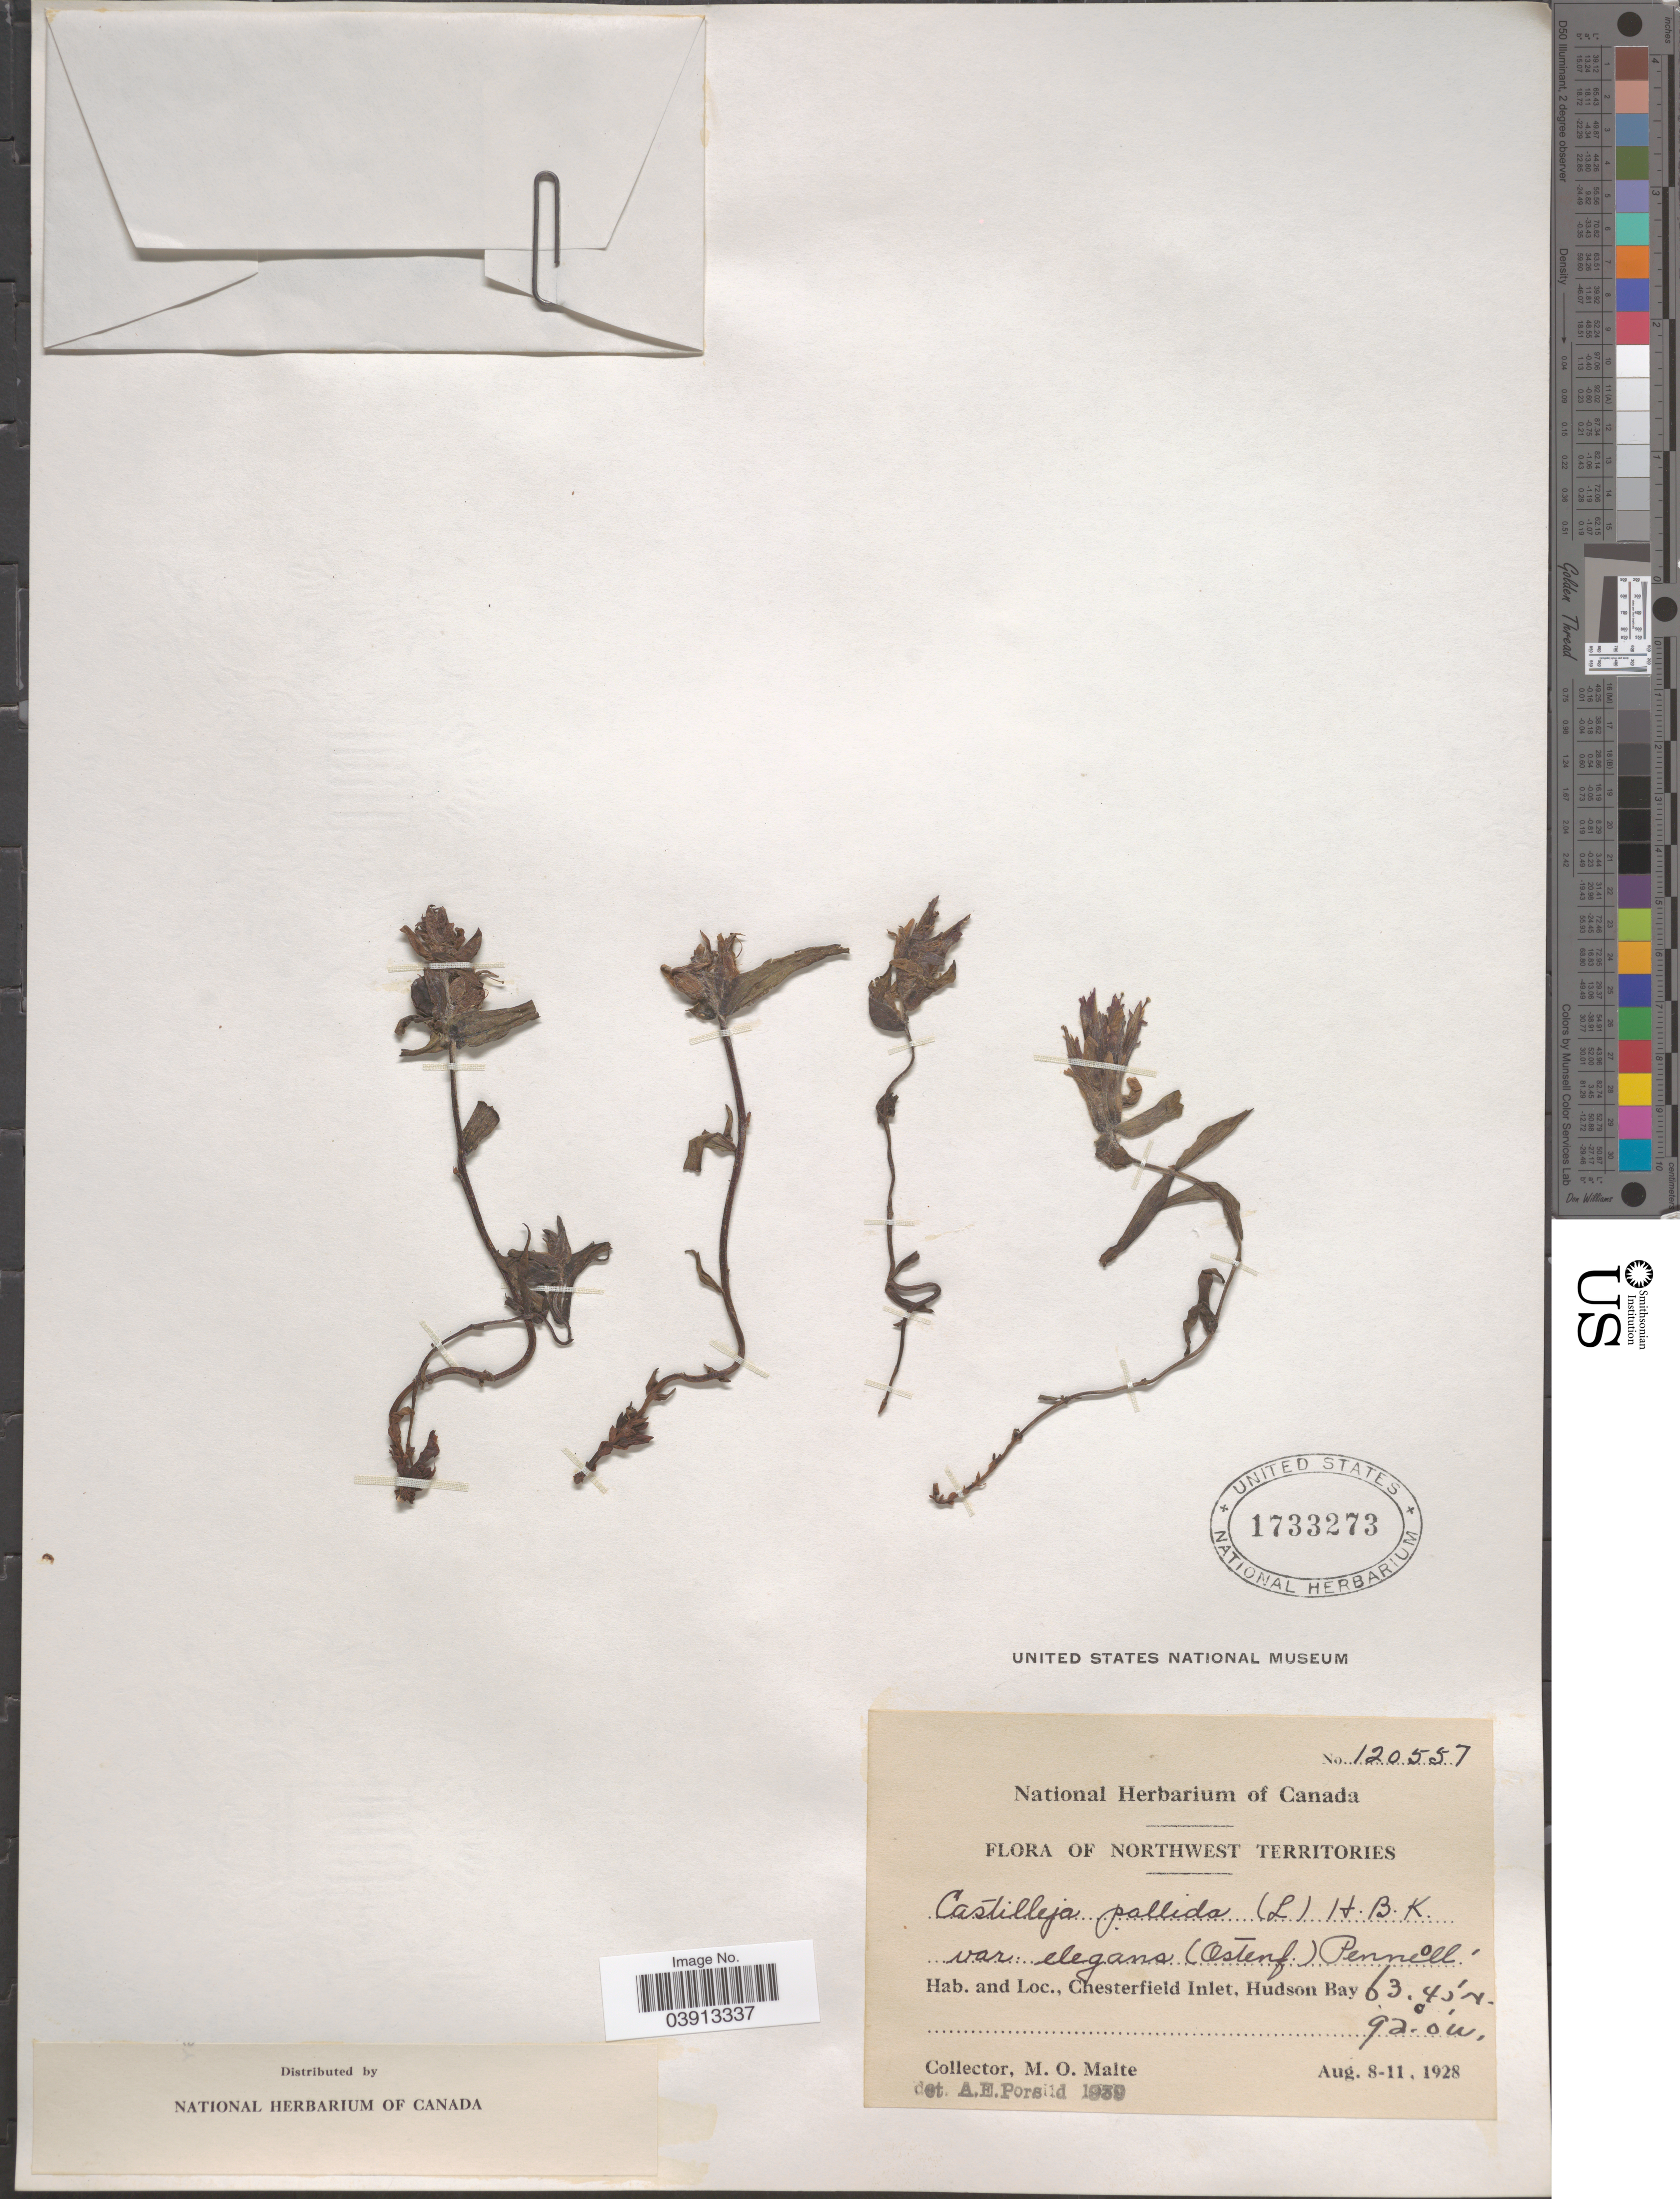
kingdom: Plantae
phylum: Tracheophyta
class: Magnoliopsida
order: Lamiales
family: Orobanchaceae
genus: Castilleja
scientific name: Castilleja pallida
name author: (L.) Spreng.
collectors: M. O. Malte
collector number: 120557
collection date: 1928-08-08/1928-08-11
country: Canada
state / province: Northwest Territories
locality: Chesterfield Inlet, Hudson Bay.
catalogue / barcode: US 1733273